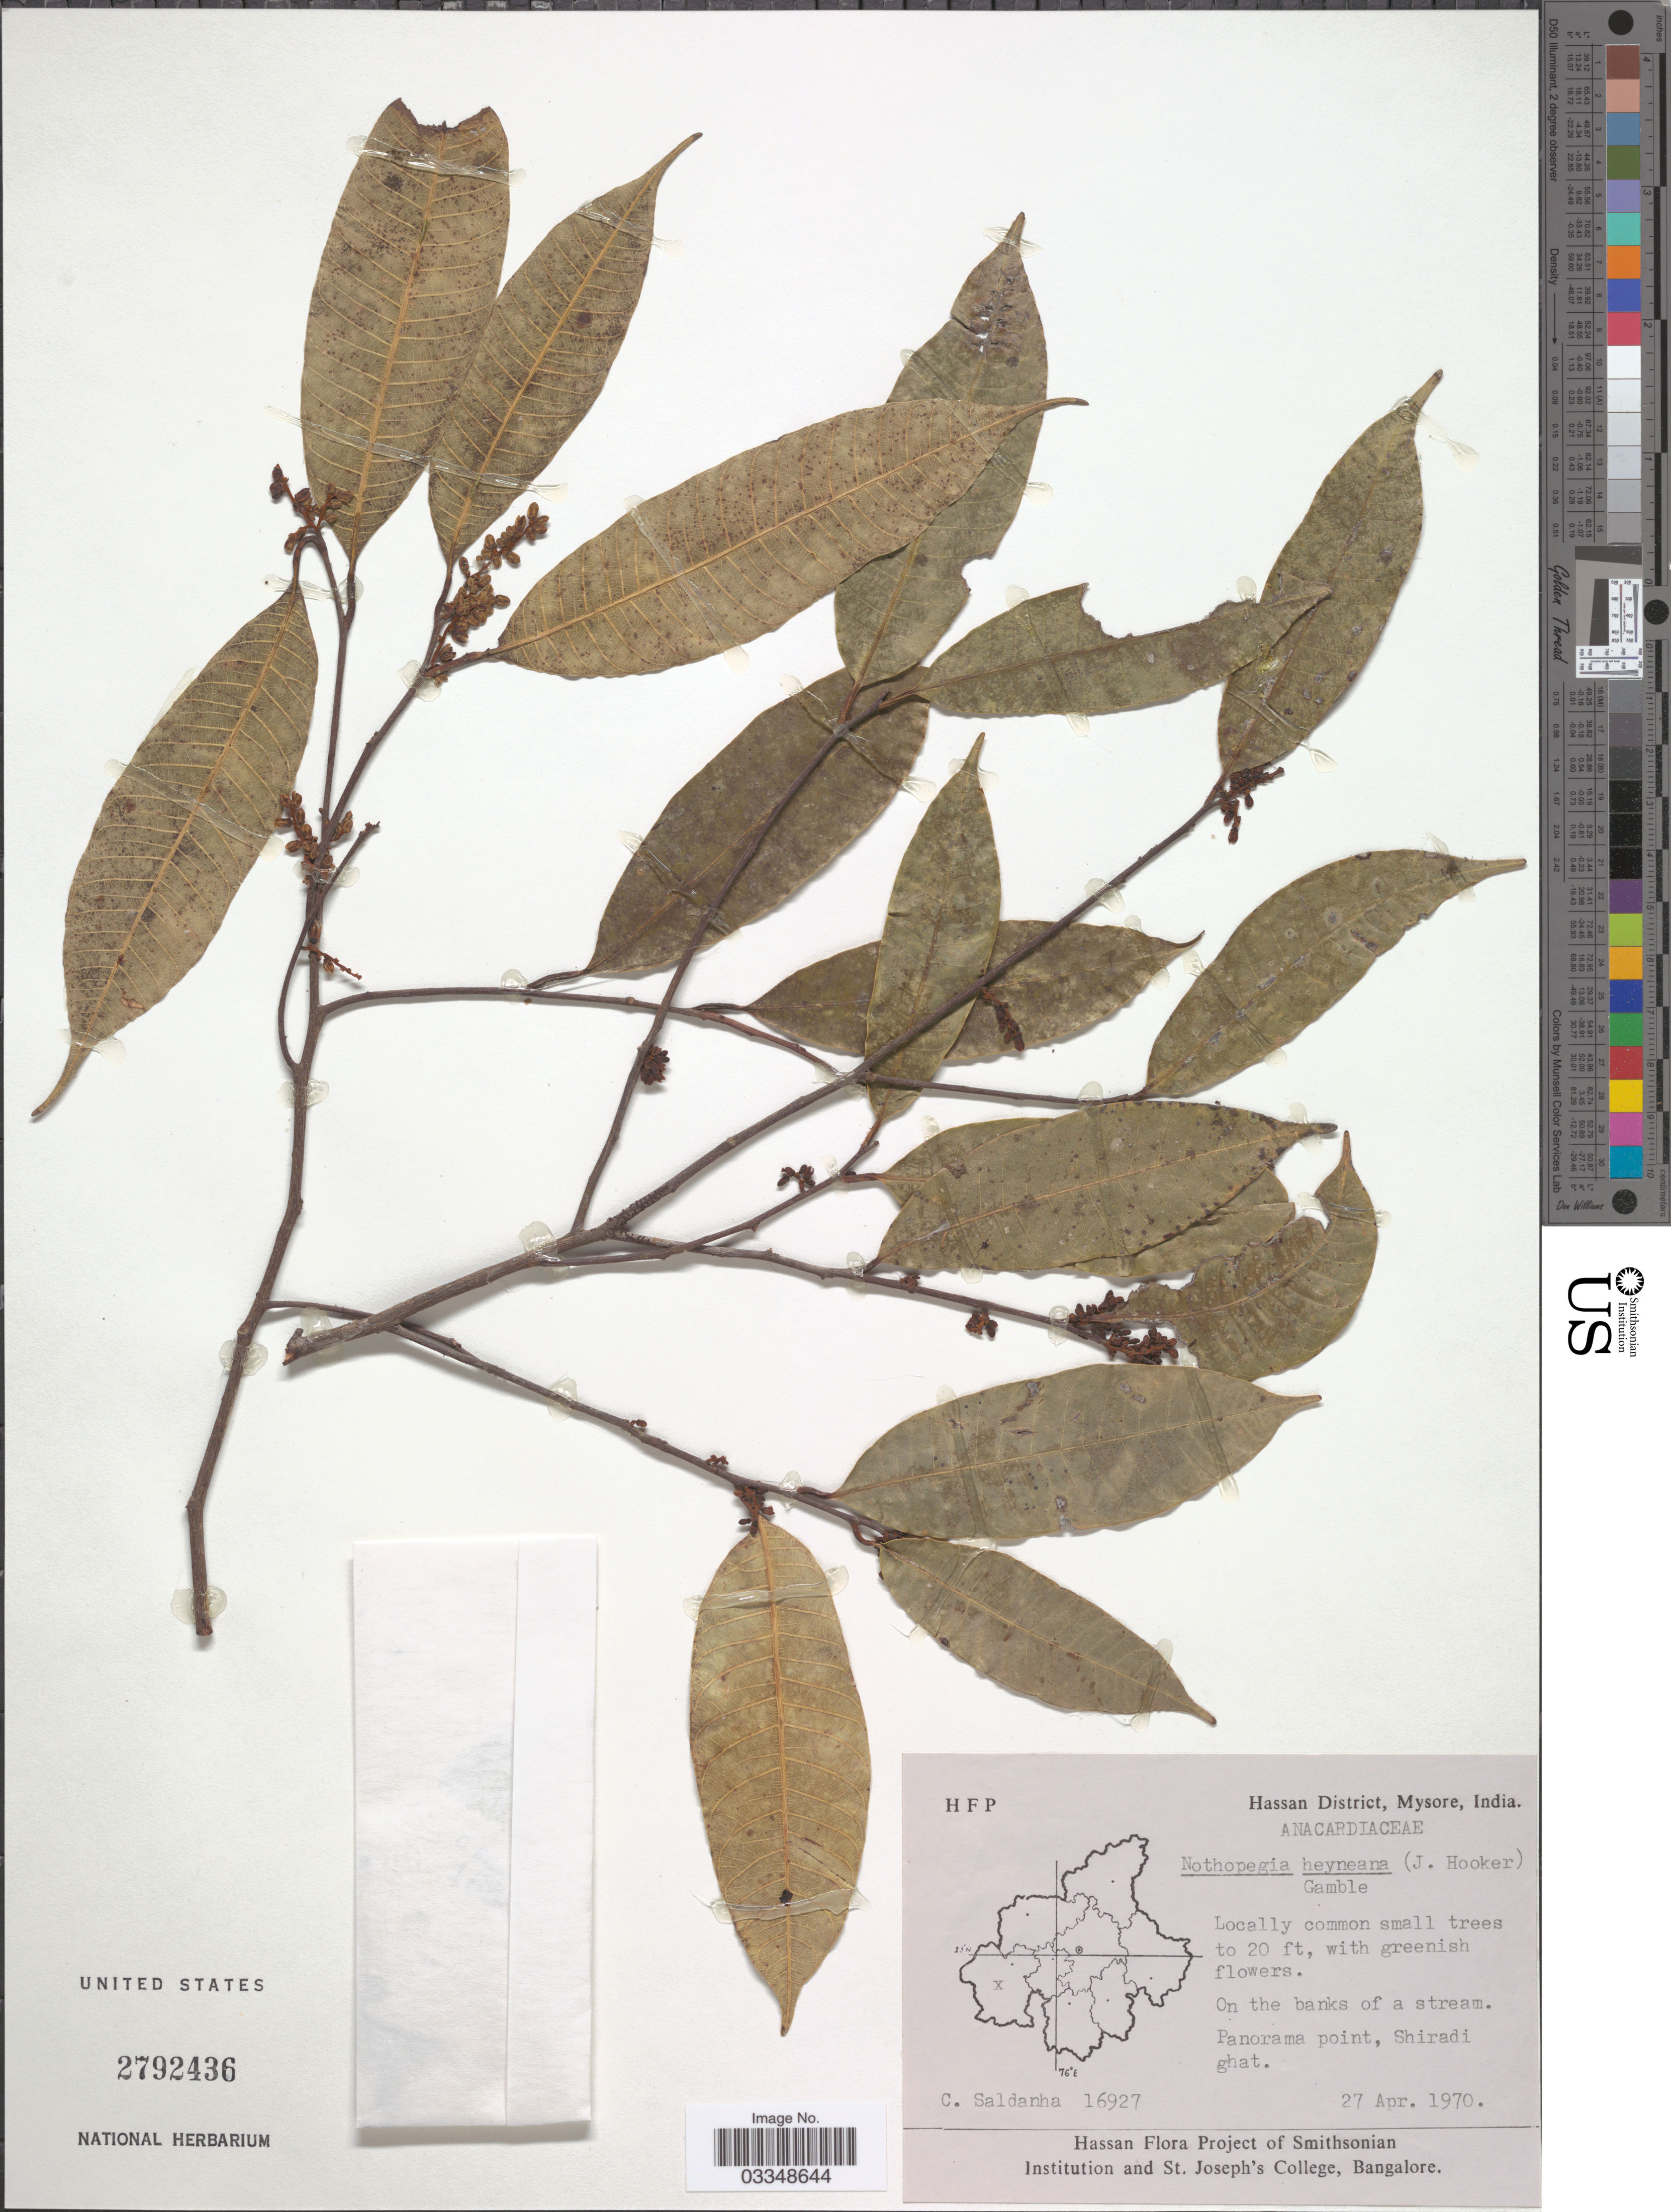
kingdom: Plantae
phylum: Tracheophyta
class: Magnoliopsida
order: Sapindales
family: Anacardiaceae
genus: Nothopegia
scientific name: Nothopegia heyneana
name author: Gamble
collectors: C. Saldanha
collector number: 16927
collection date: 1970-04-27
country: India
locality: Hassan District, Mysore. Panorama point, Shiradi ghat.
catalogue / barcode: US 2792436